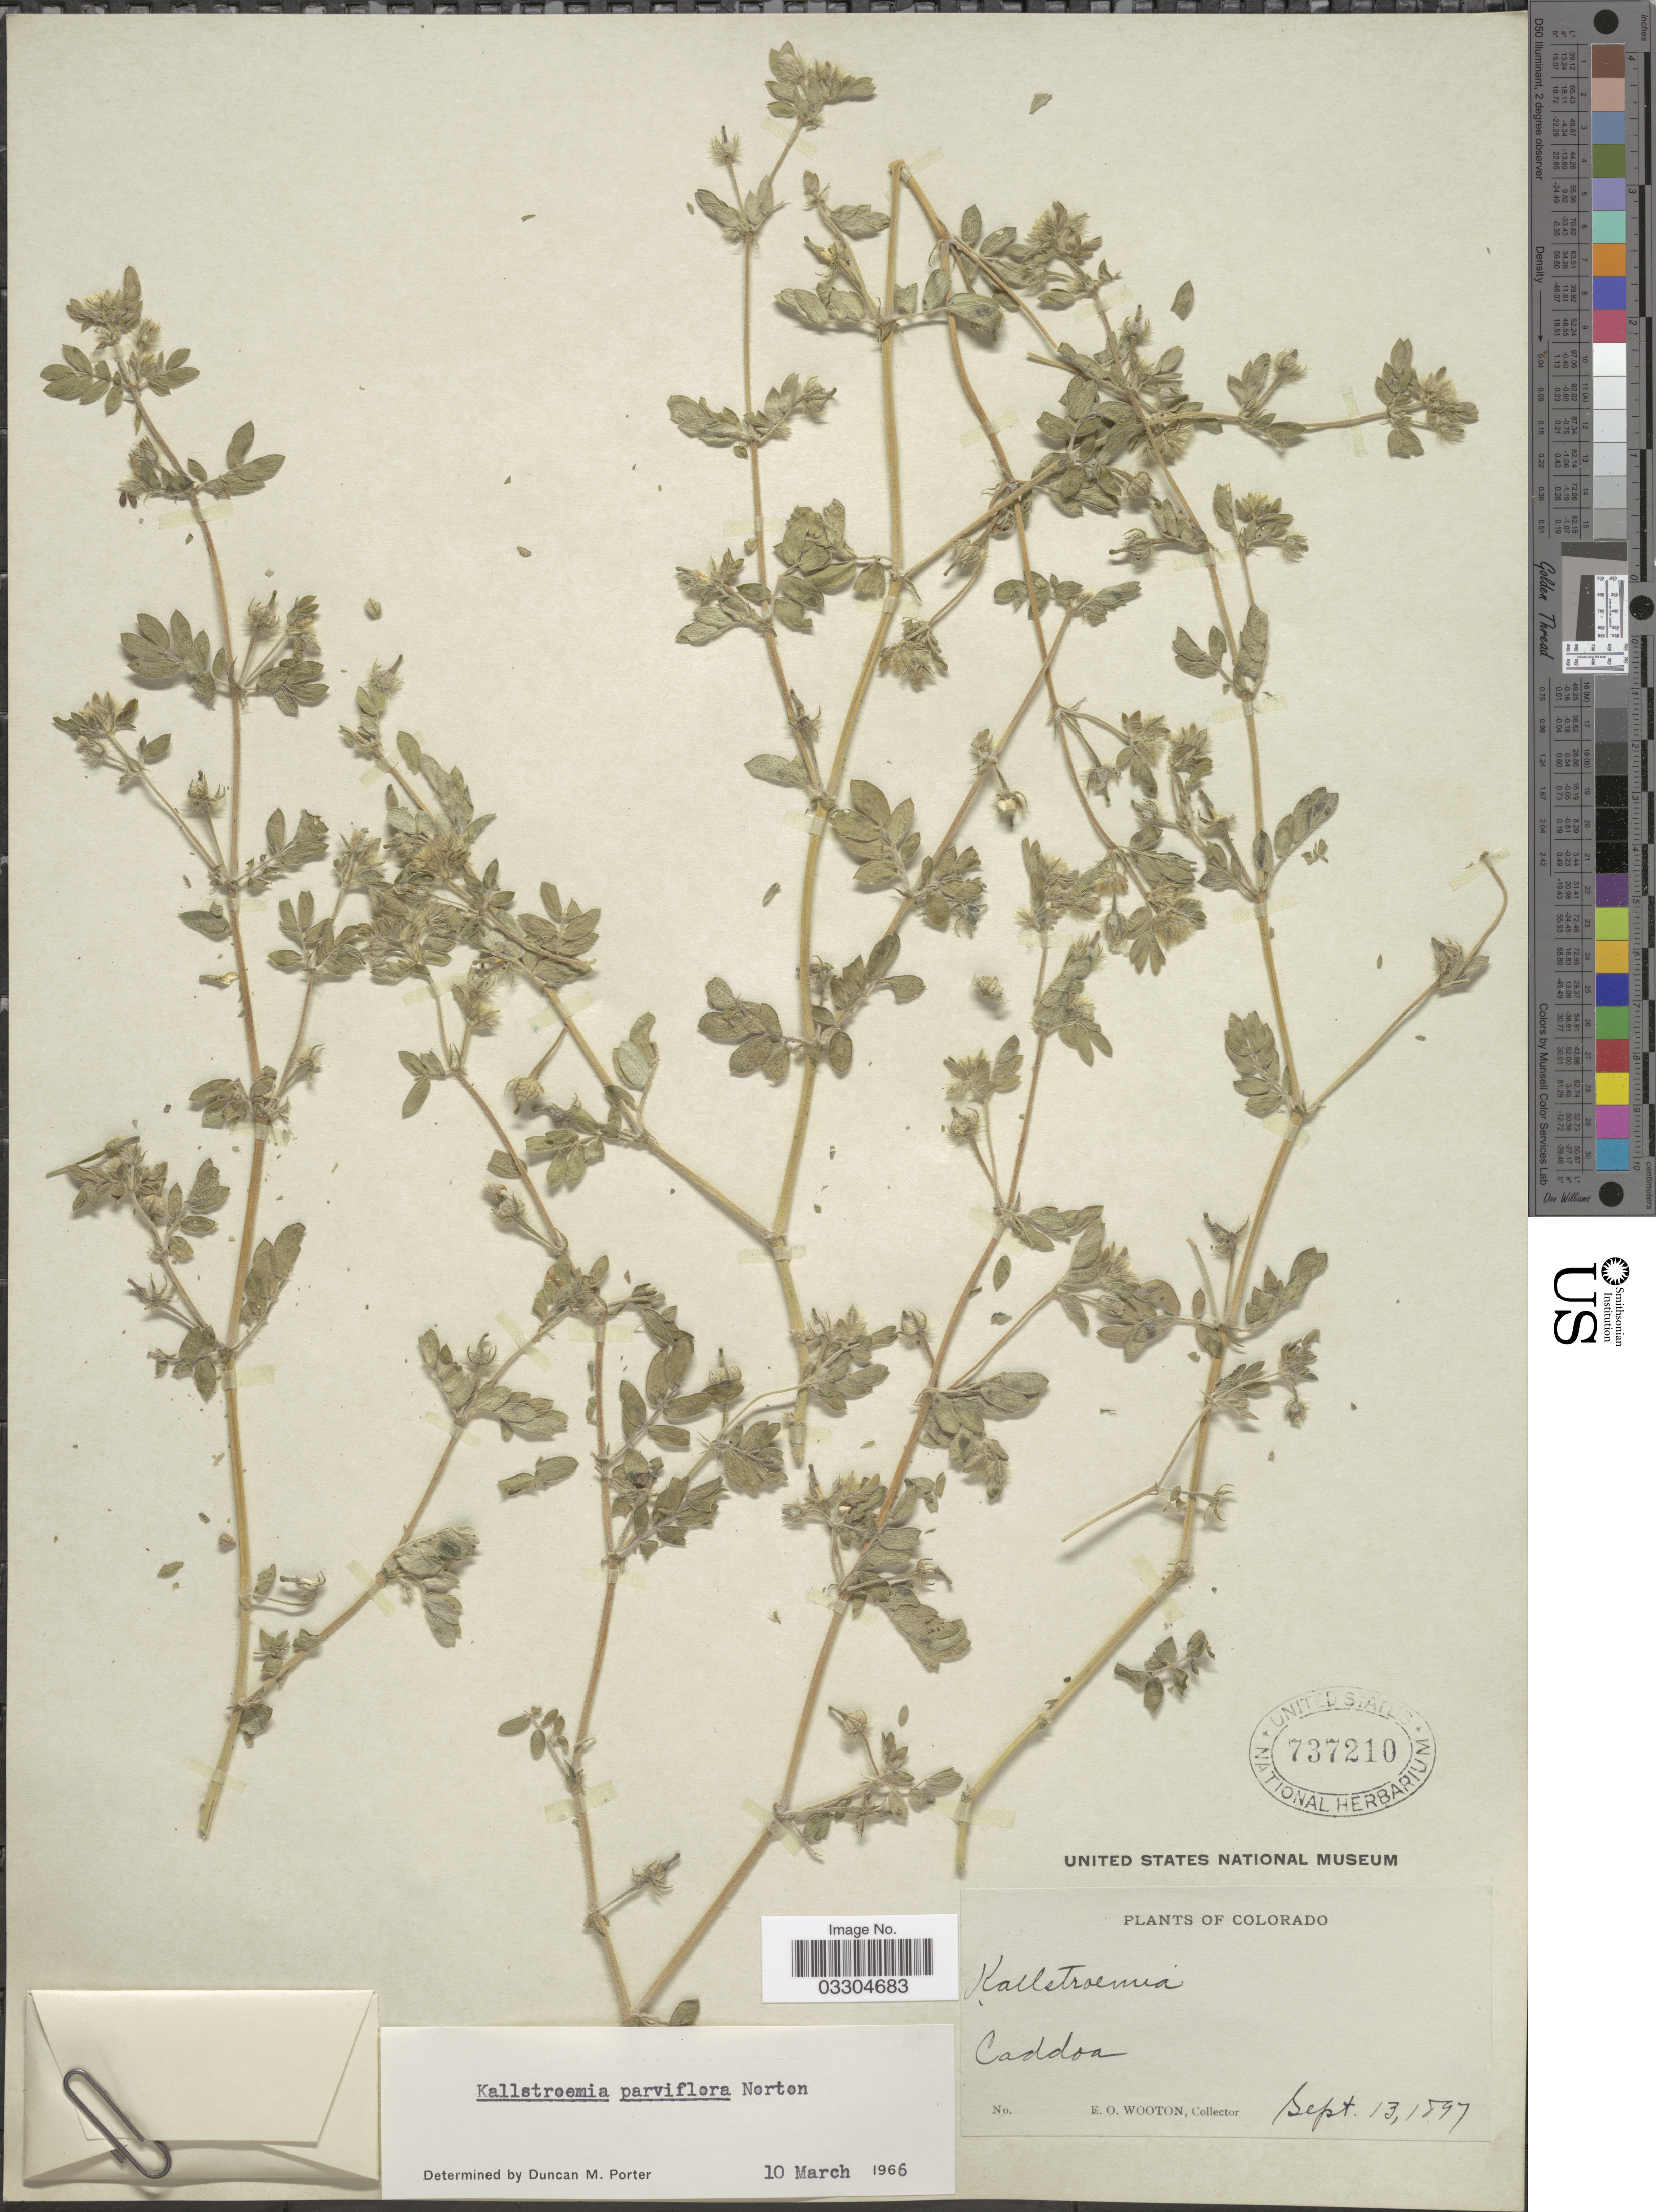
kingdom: Plantae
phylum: Tracheophyta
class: Magnoliopsida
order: Zygophyllales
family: Zygophyllaceae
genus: Kallstroemia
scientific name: Kallstroemia parviflora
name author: Norton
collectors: E. O. Wooton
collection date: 1897-09-13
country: United States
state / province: Colorado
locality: Caddoa.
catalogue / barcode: US 737210